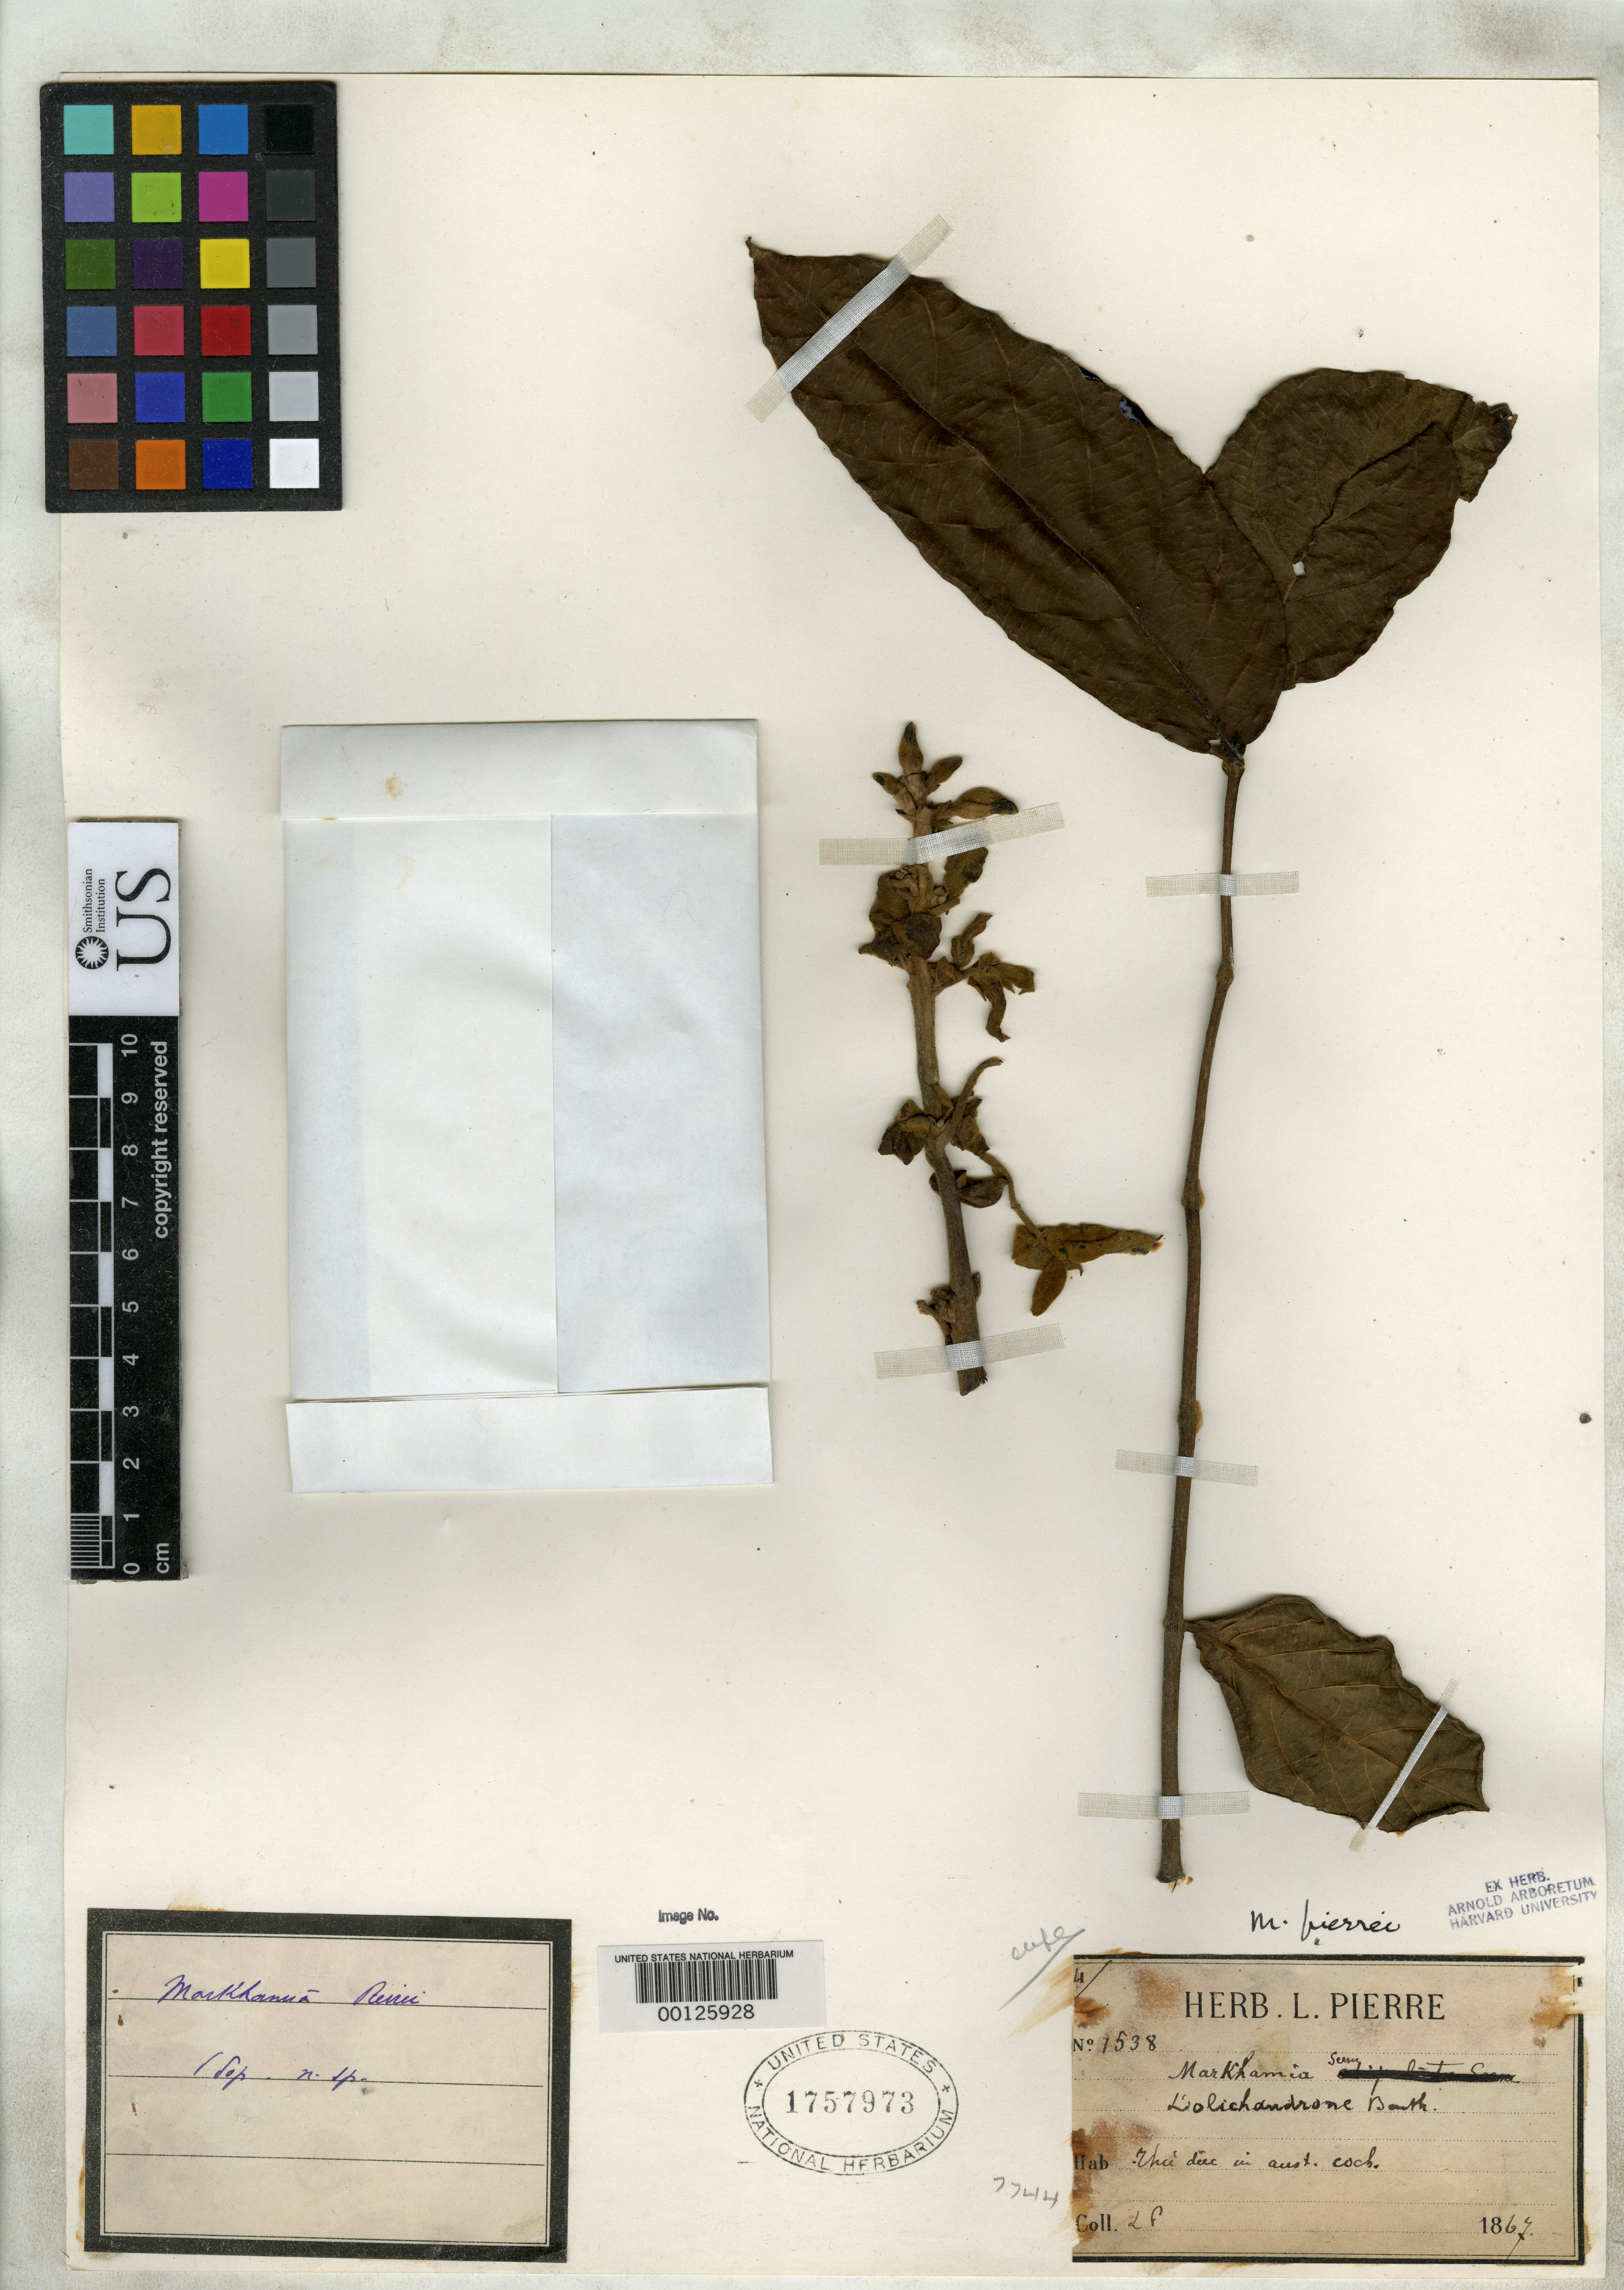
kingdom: Plantae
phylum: Tracheophyta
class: Magnoliopsida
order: Lamiales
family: Bignoniaceae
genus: Markhamia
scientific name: Markhamia pierrei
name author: Dop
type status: Type Collection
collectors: J. Pierre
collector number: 1538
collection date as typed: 1867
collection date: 1867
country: Vietnam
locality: "aust. coch." [austral cochinchina]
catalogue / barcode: US 1757973